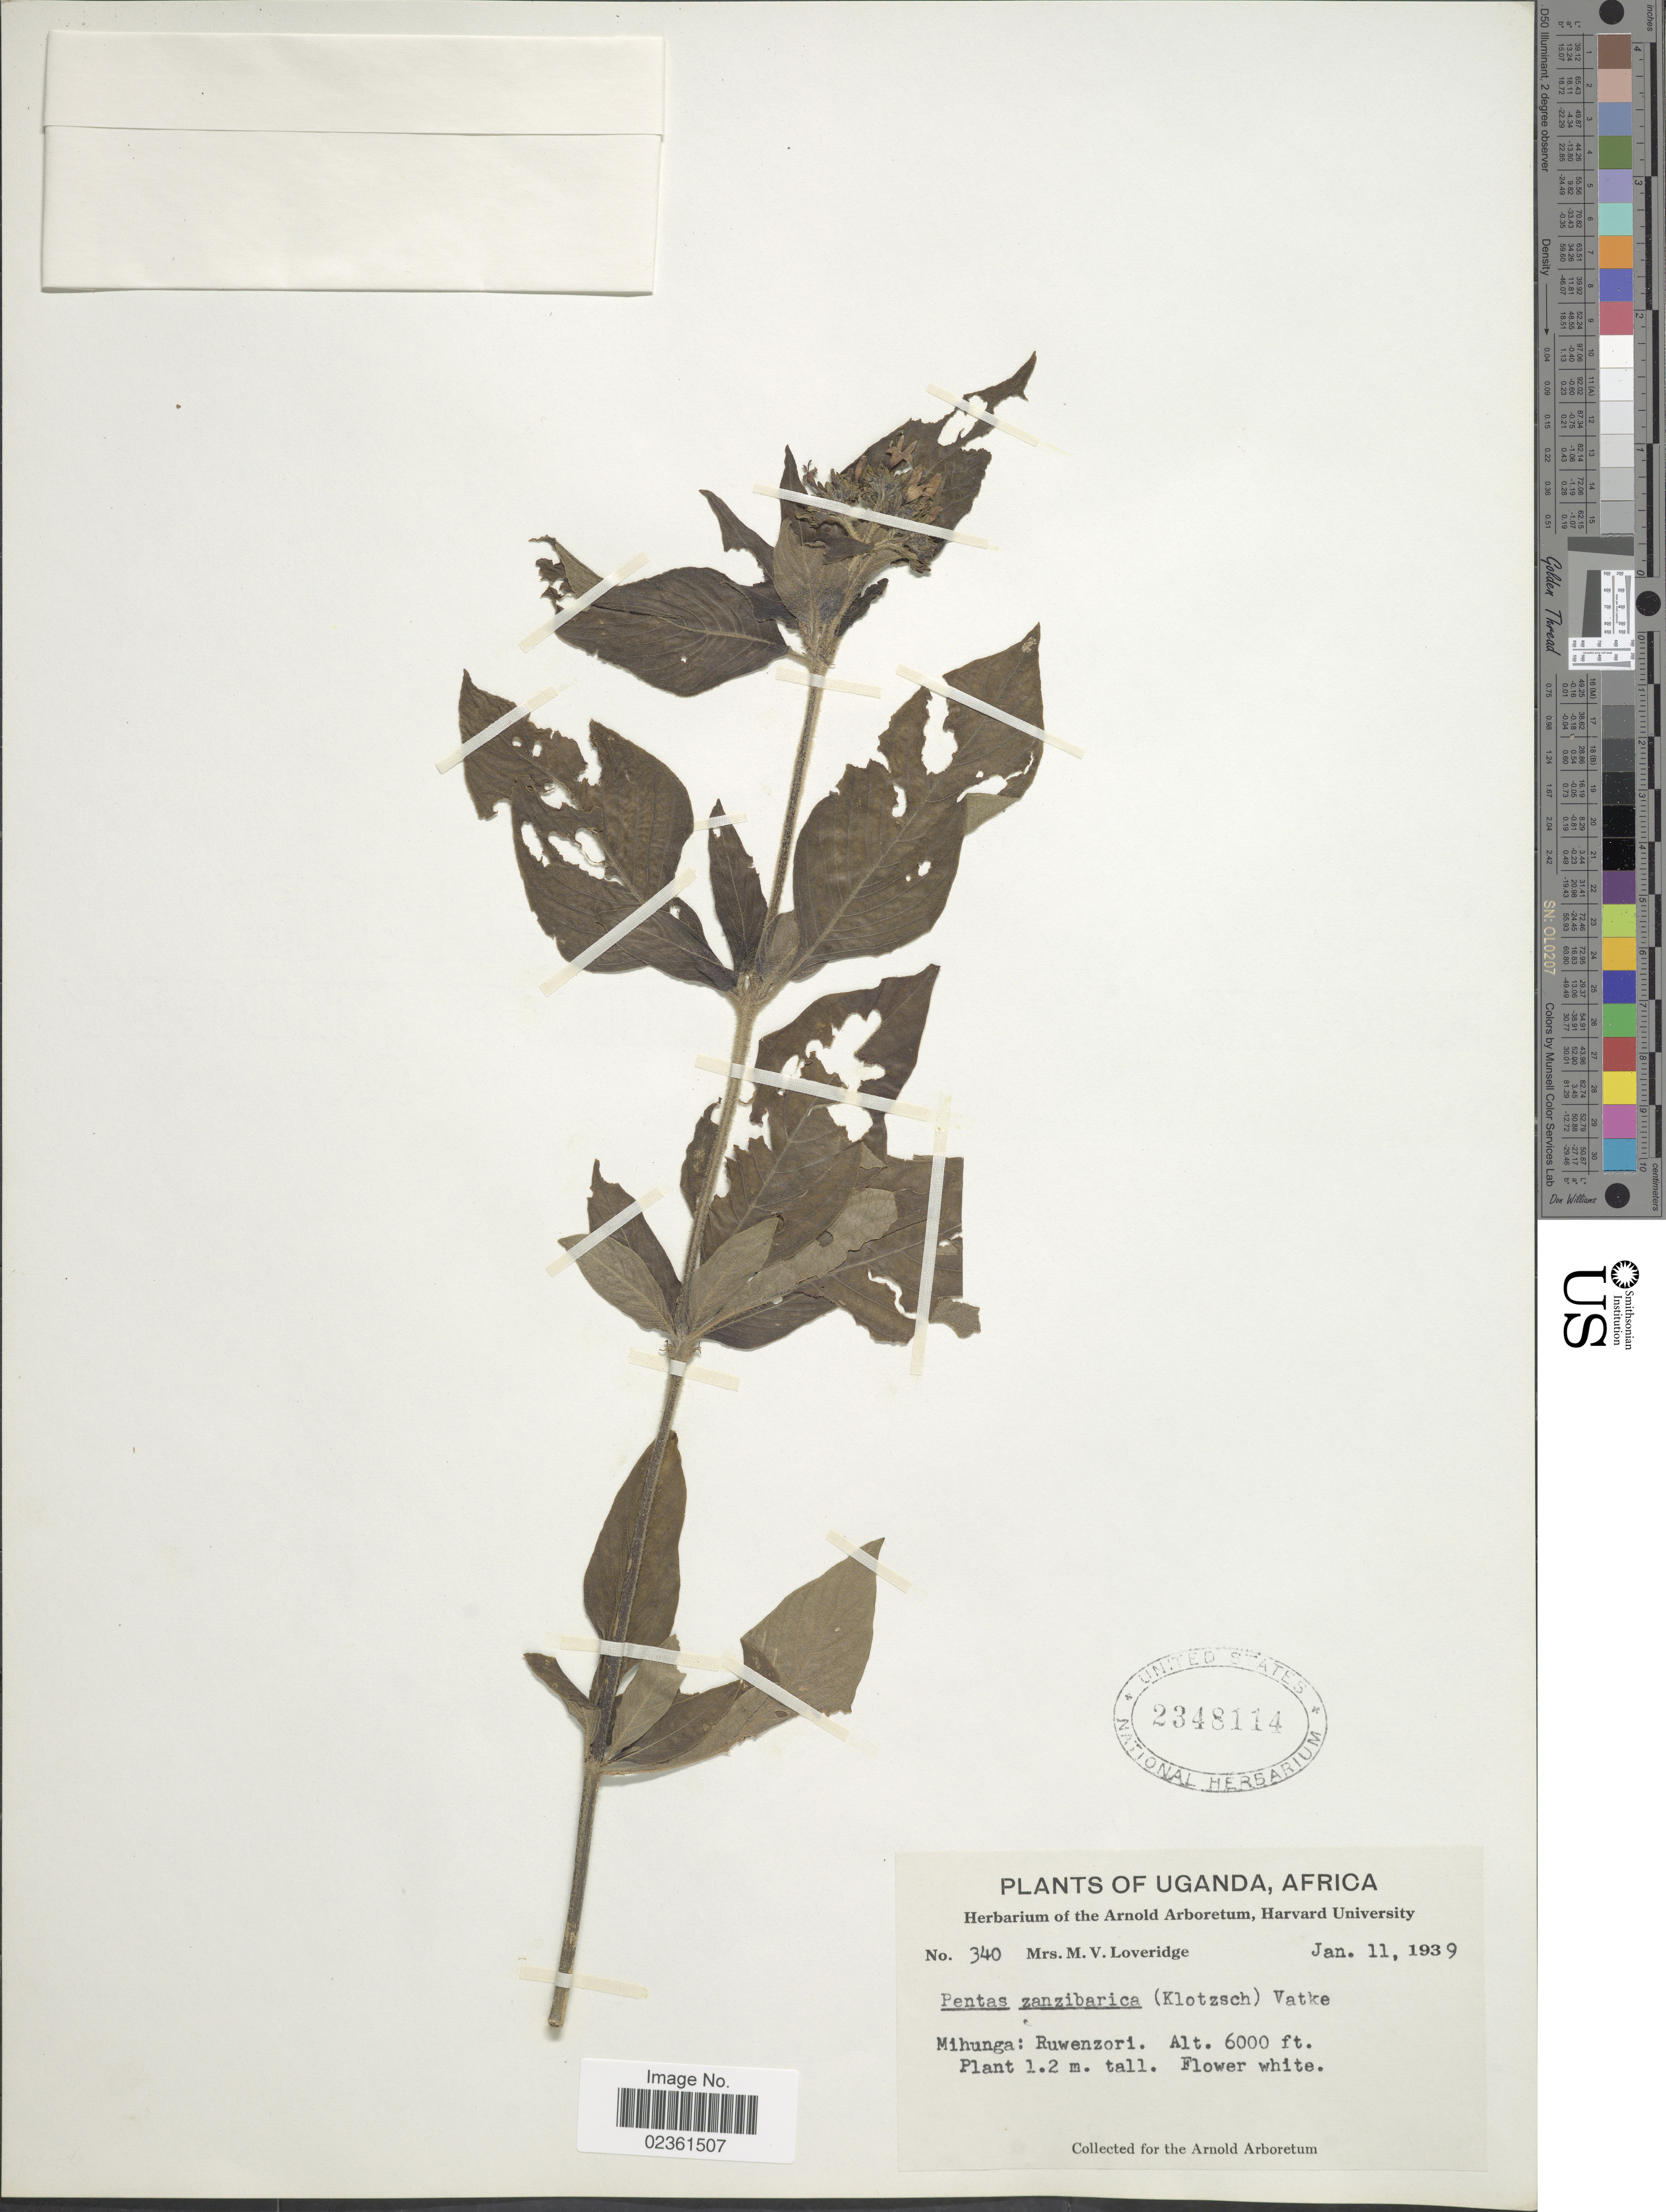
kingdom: Plantae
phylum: Tracheophyta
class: Magnoliopsida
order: Gentianales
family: Rubiaceae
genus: Pentas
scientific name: Pentas zanzibarica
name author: (Klotzsch) Vatke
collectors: M. Loveridge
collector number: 340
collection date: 1939-01-11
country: Uganda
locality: Mihunga: Ruwenzori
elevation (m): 1829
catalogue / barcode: US 2348114